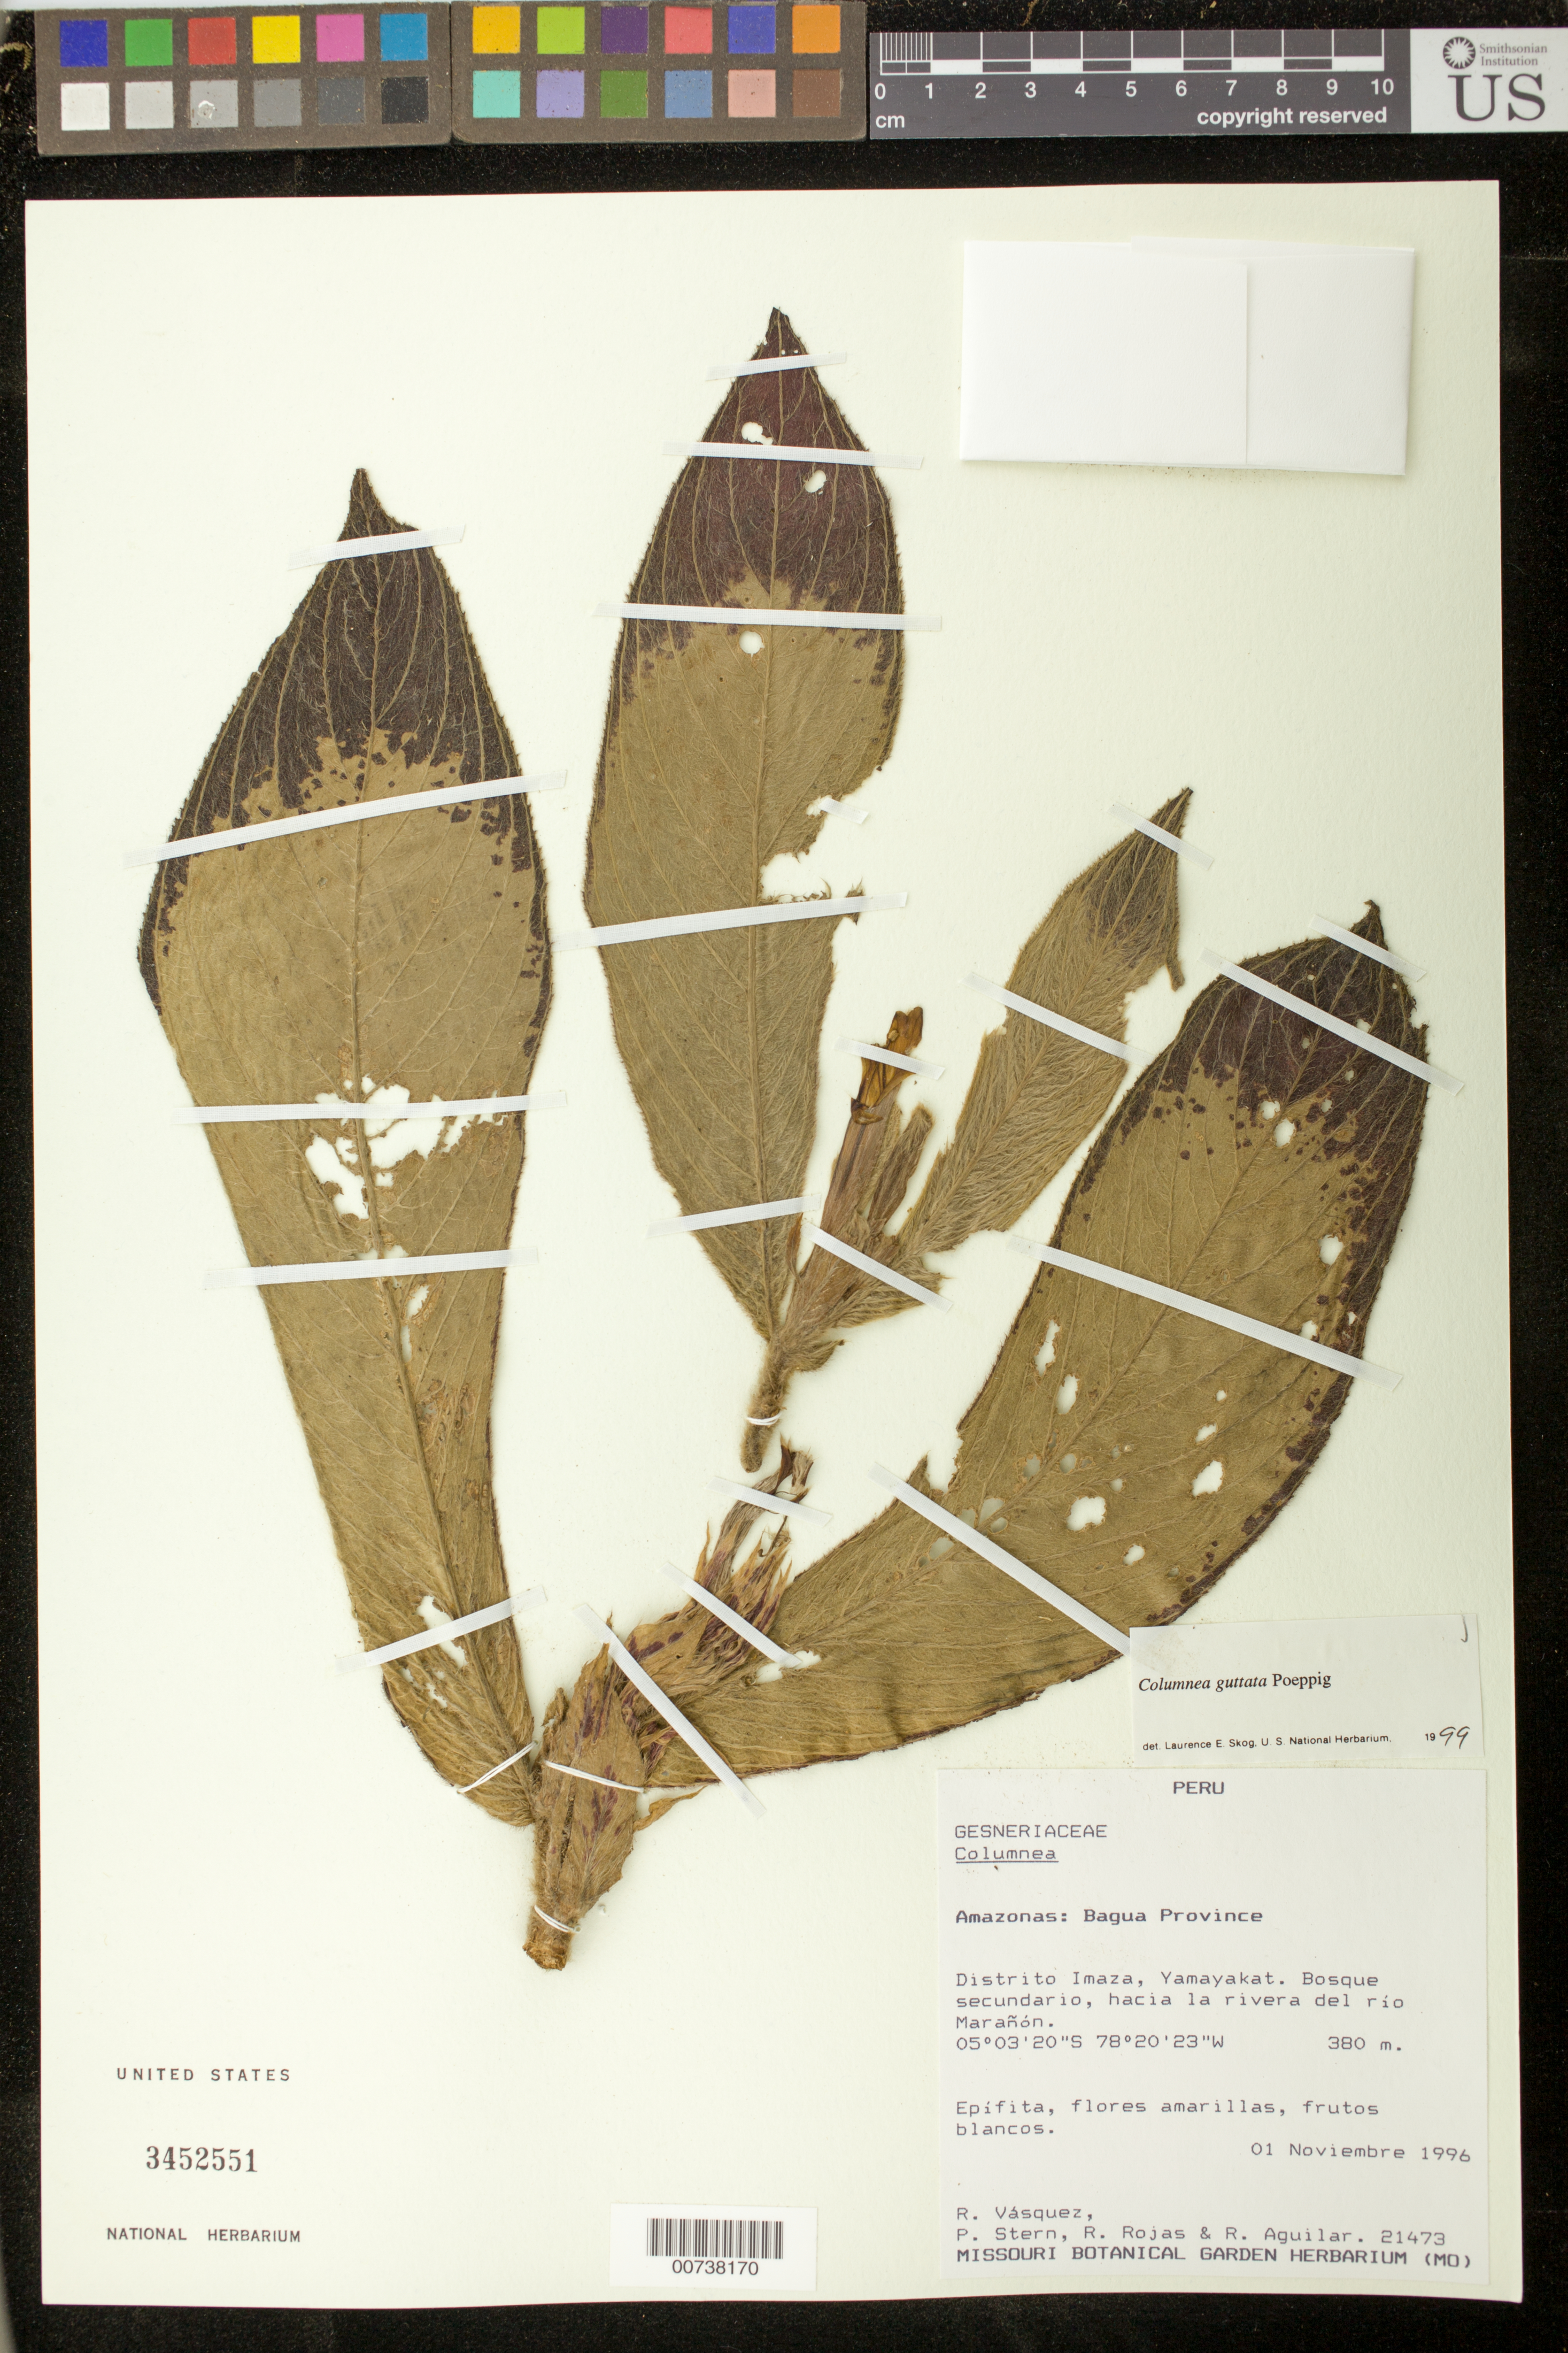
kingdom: Plantae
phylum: Tracheophyta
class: Magnoliopsida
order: Lamiales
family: Gesneriaceae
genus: Columnea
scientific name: Columnea guttata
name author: Poepp.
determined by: Skog, Laurence E.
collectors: R. Vásquez, P. Stern, R. Rojas & R. Aguilar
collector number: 21473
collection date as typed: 01 Nov 1996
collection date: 1996-11-01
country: Peru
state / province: Amazonas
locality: Prov. Bagua, Dtto. Imaza; Yamayakat, hacia la rivera del río Marañón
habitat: Bosque secundario hacia la rivera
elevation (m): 380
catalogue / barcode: US 3452551